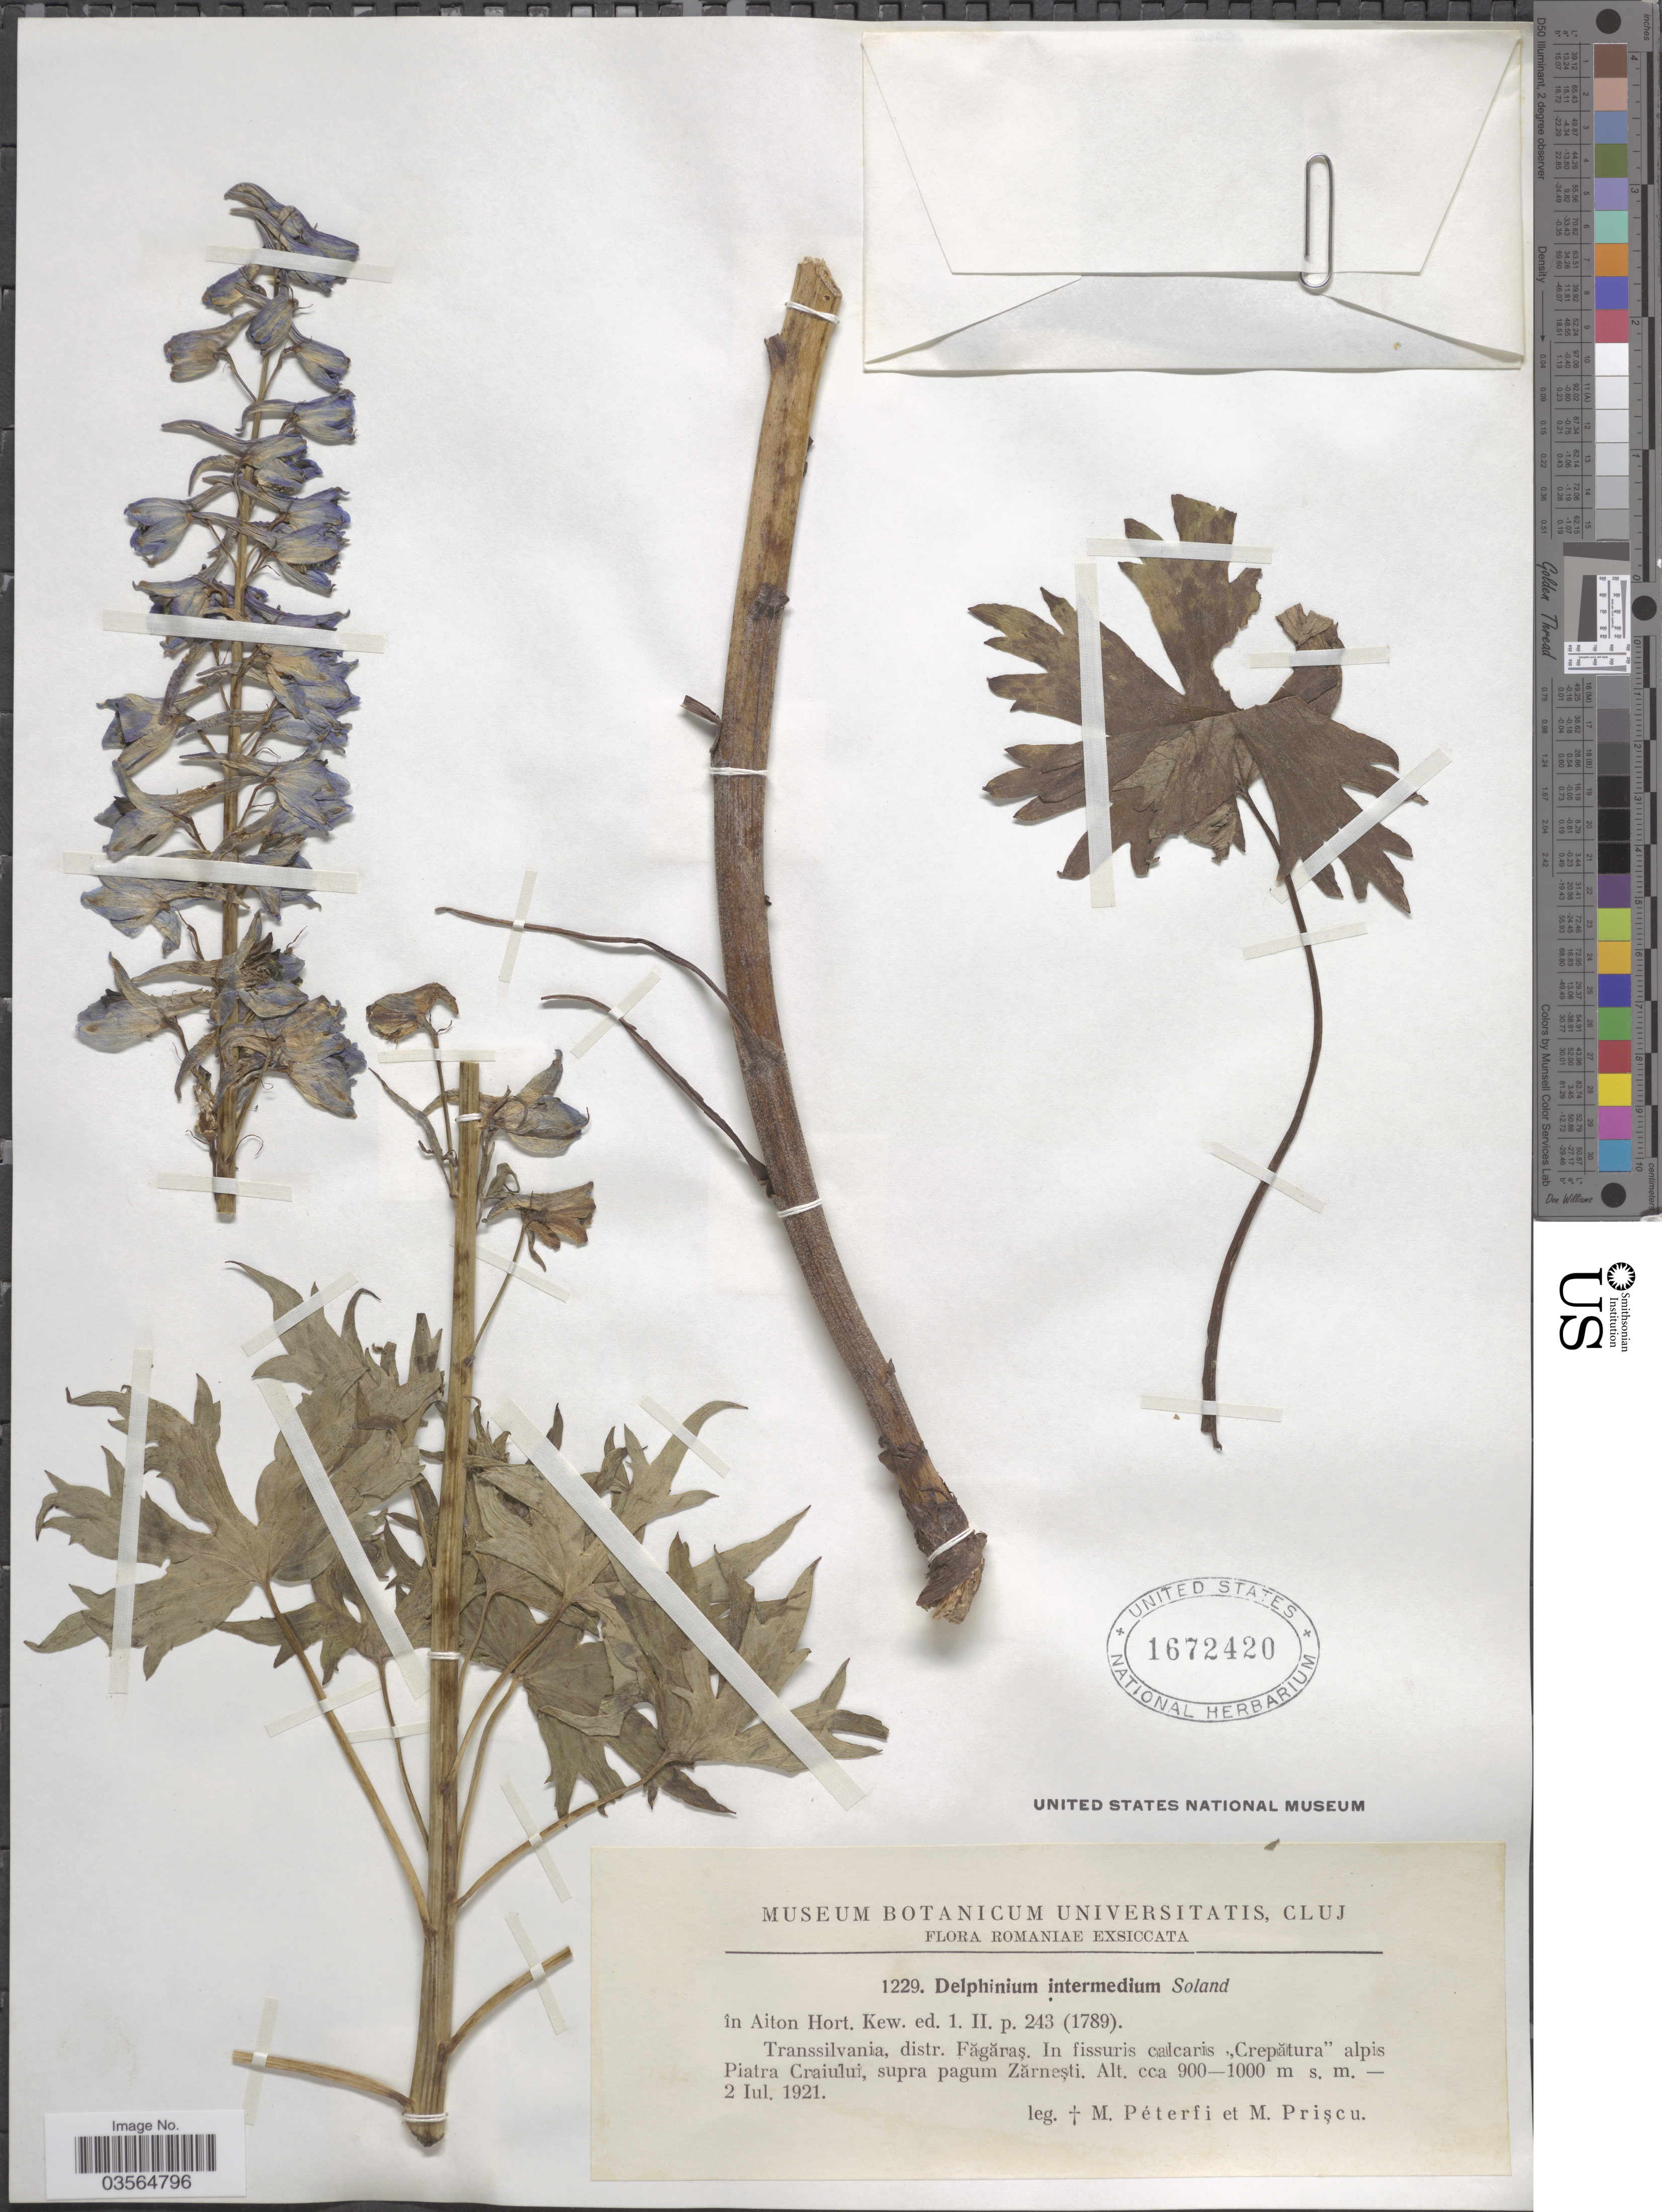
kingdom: Plantae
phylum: Tracheophyta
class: Magnoliopsida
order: Ranunculales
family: Ranunculaceae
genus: Delphinium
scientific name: Delphinium intermedium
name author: Aiton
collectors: M. Péterfi & M. Priscu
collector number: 1229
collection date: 1921-07-02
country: Romania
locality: Transsilvania, distr. Făgăras. In fissuris calcaris "Crepătura" alpis Piatra Craiului, supra pagum Zărneşti.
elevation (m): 900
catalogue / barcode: US 1672420